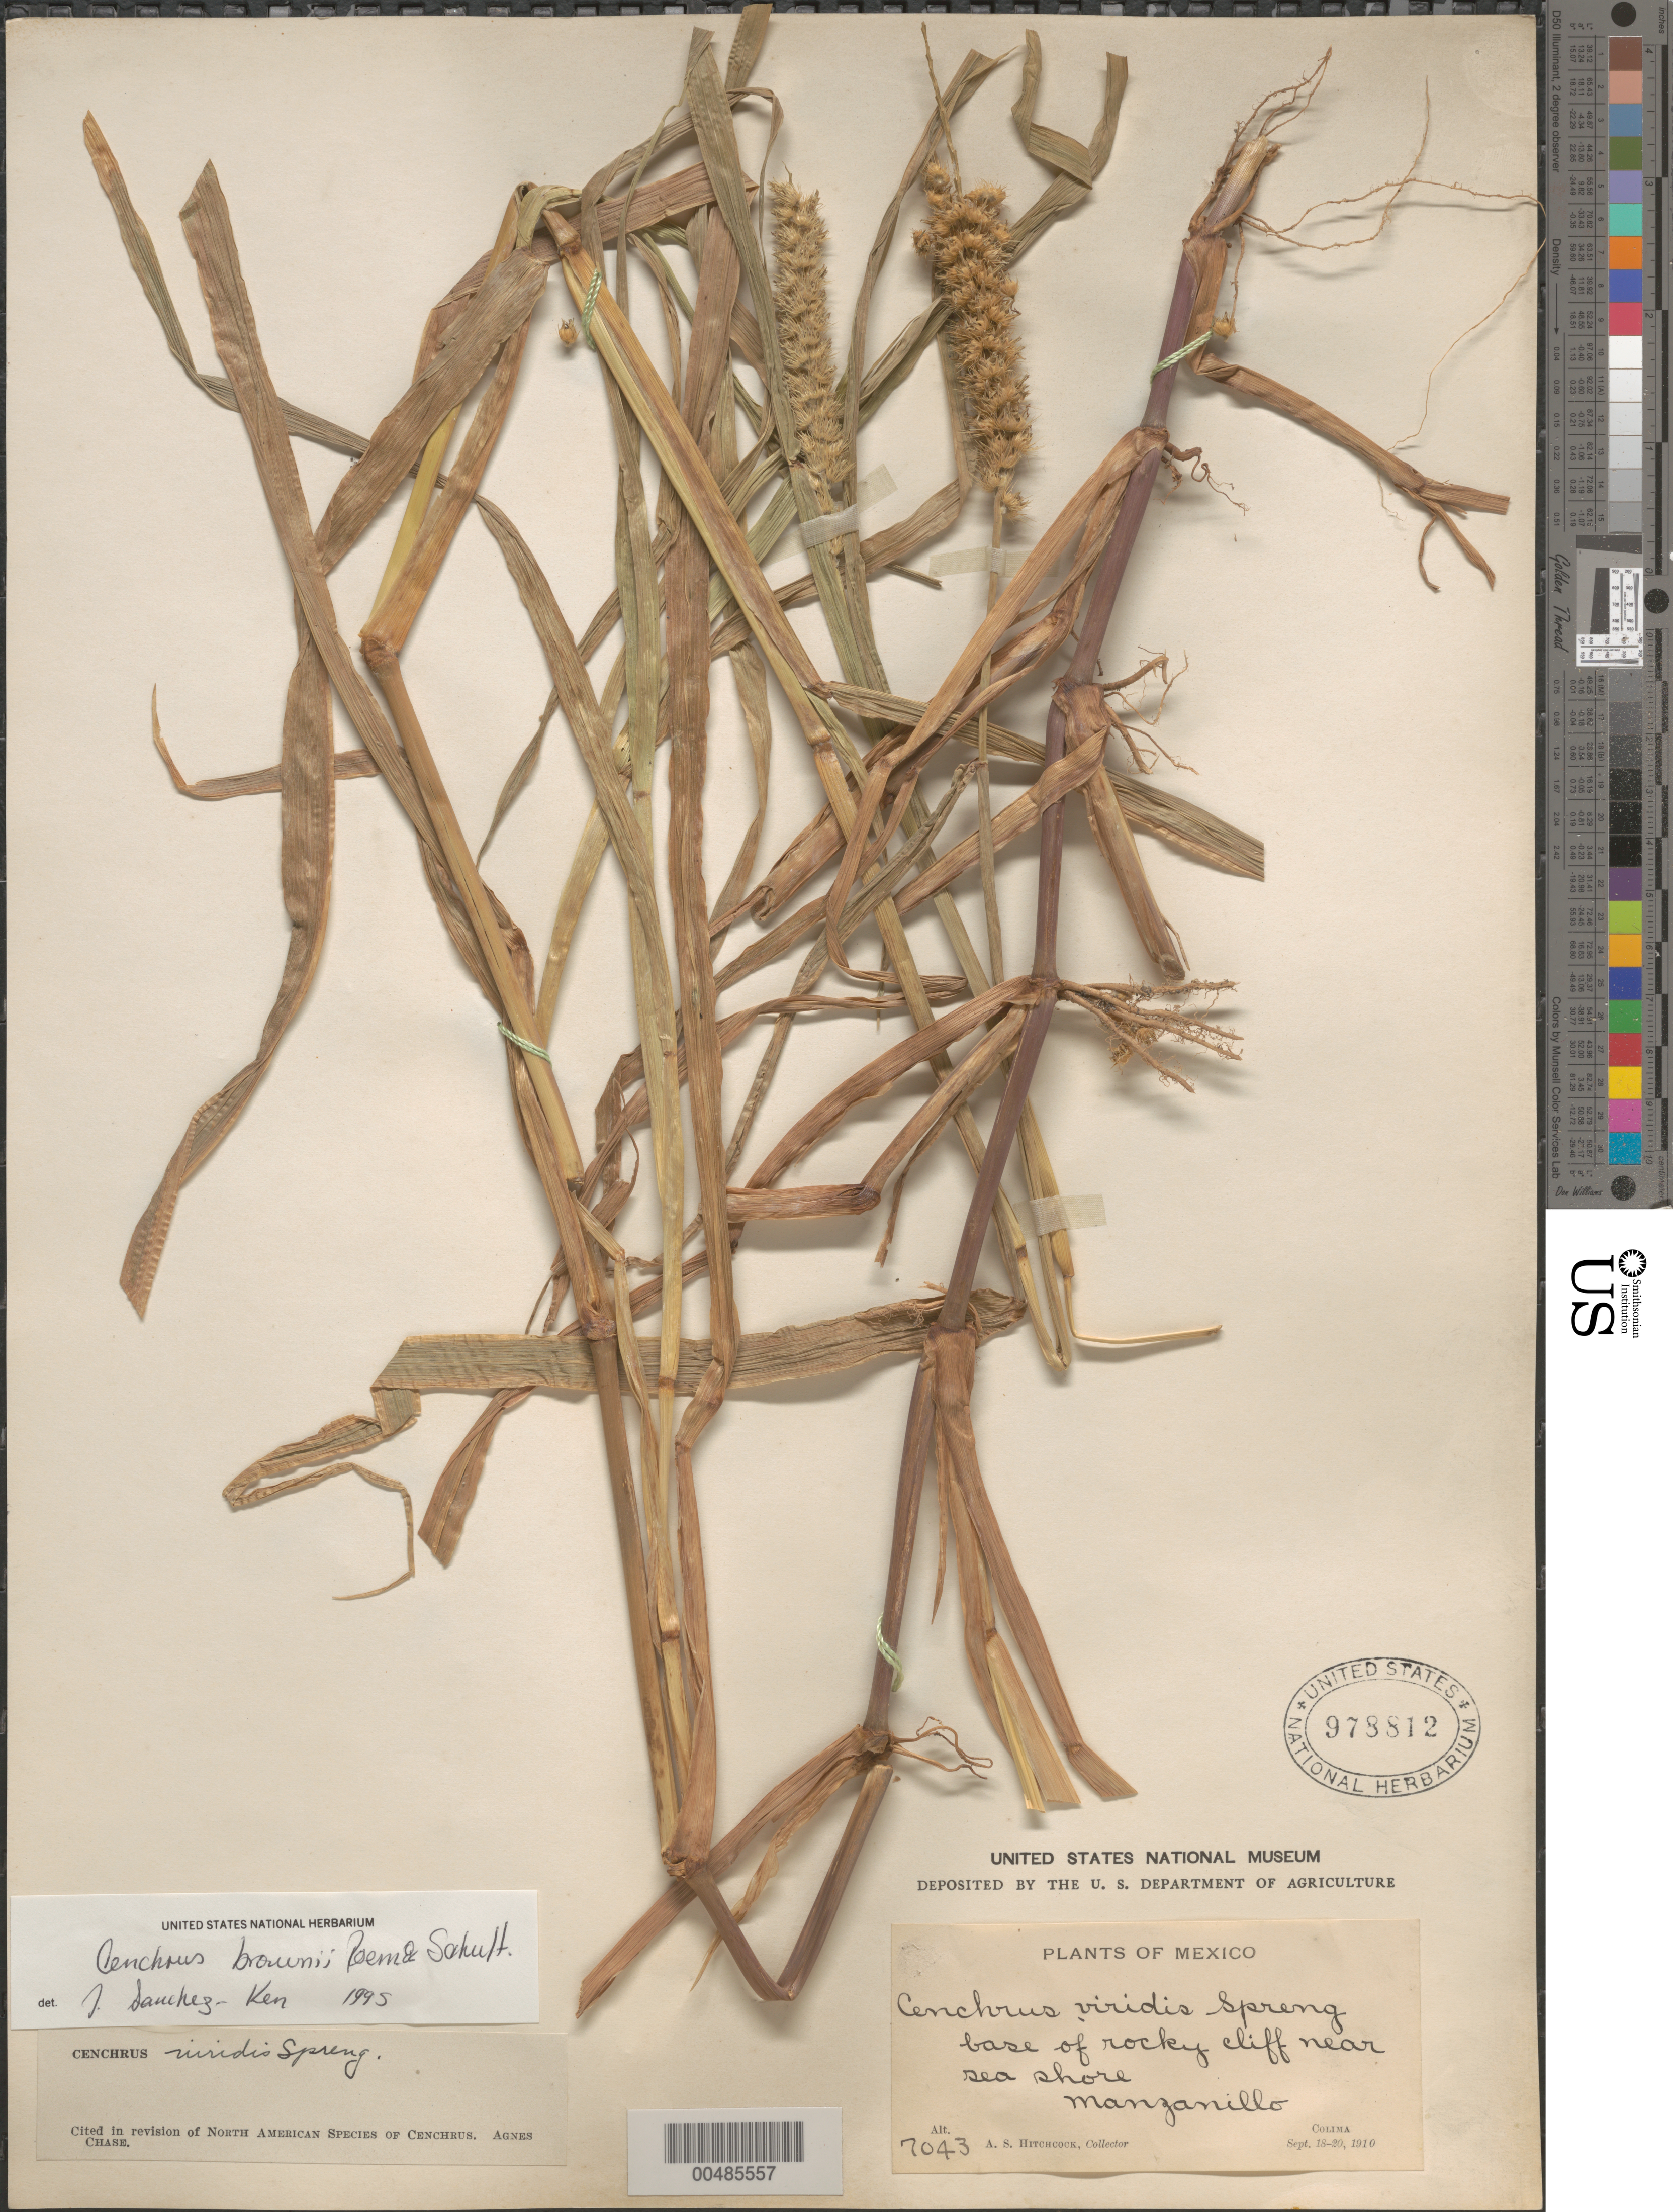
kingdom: Plantae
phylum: Tracheophyta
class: Liliopsida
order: Poales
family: Poaceae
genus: Cenchrus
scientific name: Cenchrus brownii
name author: Roem. & Schult.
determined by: Sánchez-Ken, J. G.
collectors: A. S. Hitchcock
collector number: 7043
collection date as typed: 18 Sep 1910 to 20 Sep 1910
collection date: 1910-09-18/1910-09-20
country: Mexico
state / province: Colima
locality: Manzanillo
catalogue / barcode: US 978812